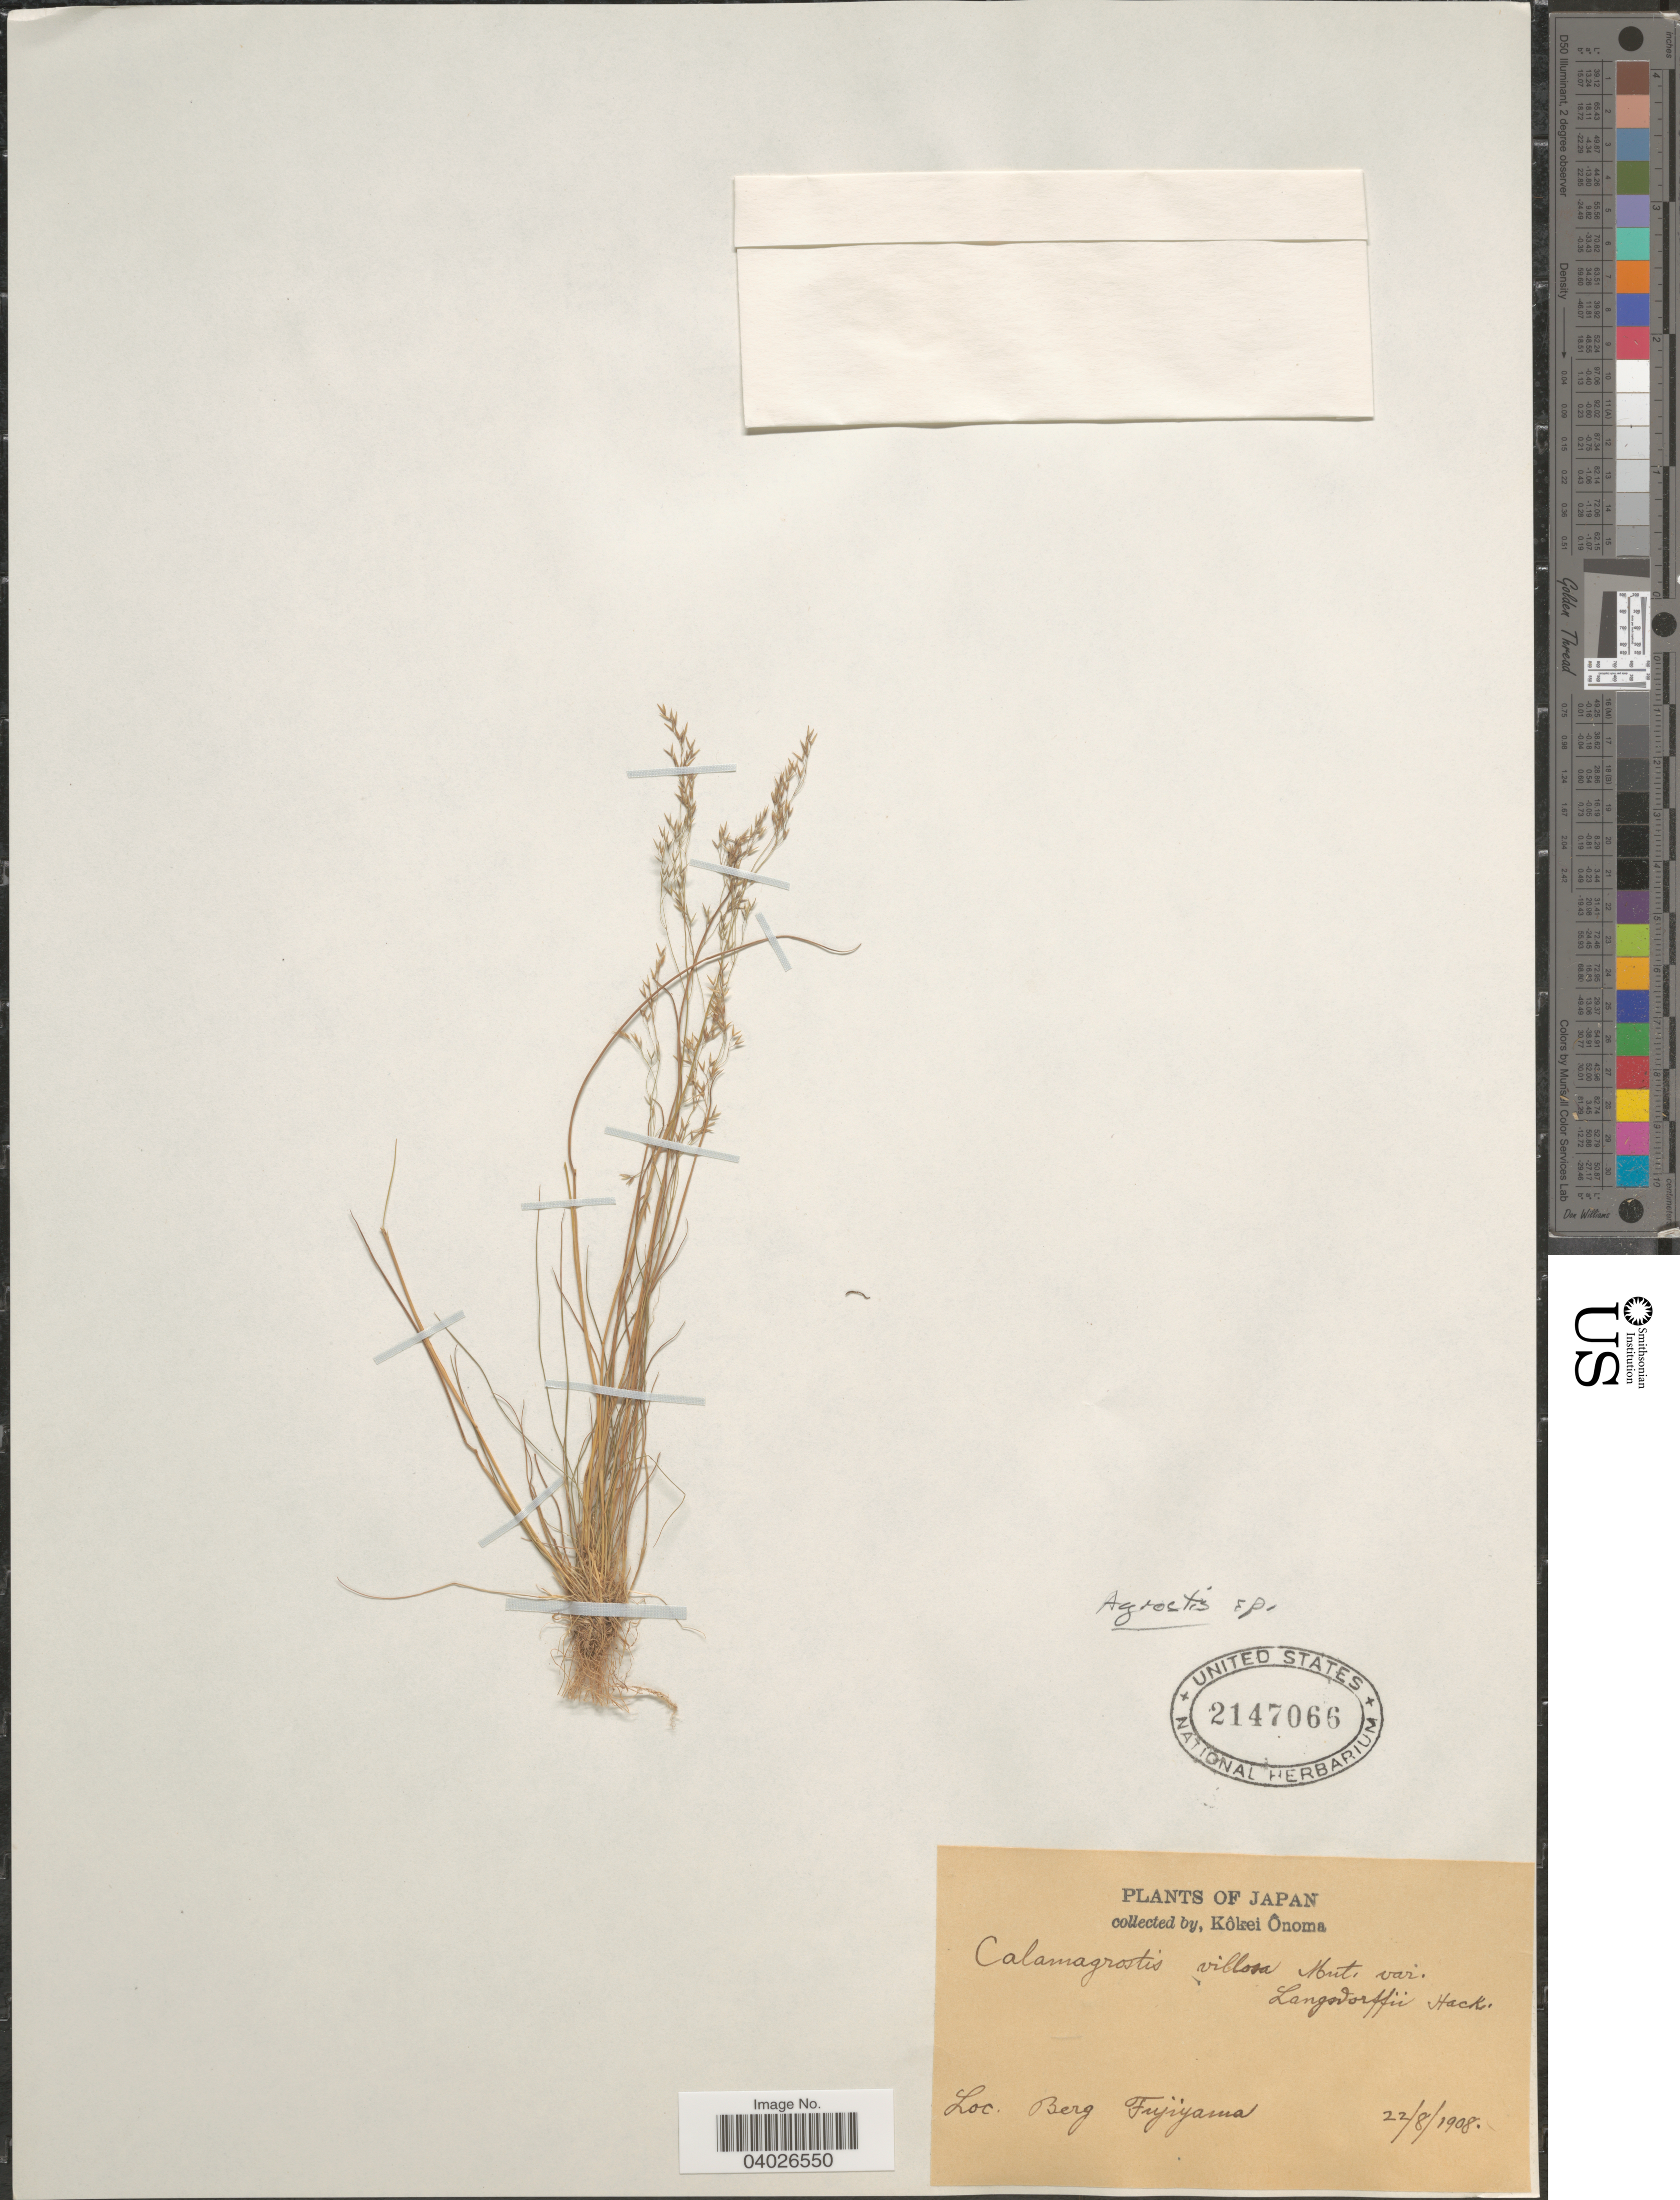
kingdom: Plantae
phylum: Tracheophyta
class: Liliopsida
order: Poales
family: Poaceae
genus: Agrostis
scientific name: Agrostis sp.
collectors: K. Onoma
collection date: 1908-08-22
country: Japan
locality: Berg Fujiyama.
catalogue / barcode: US 2147066